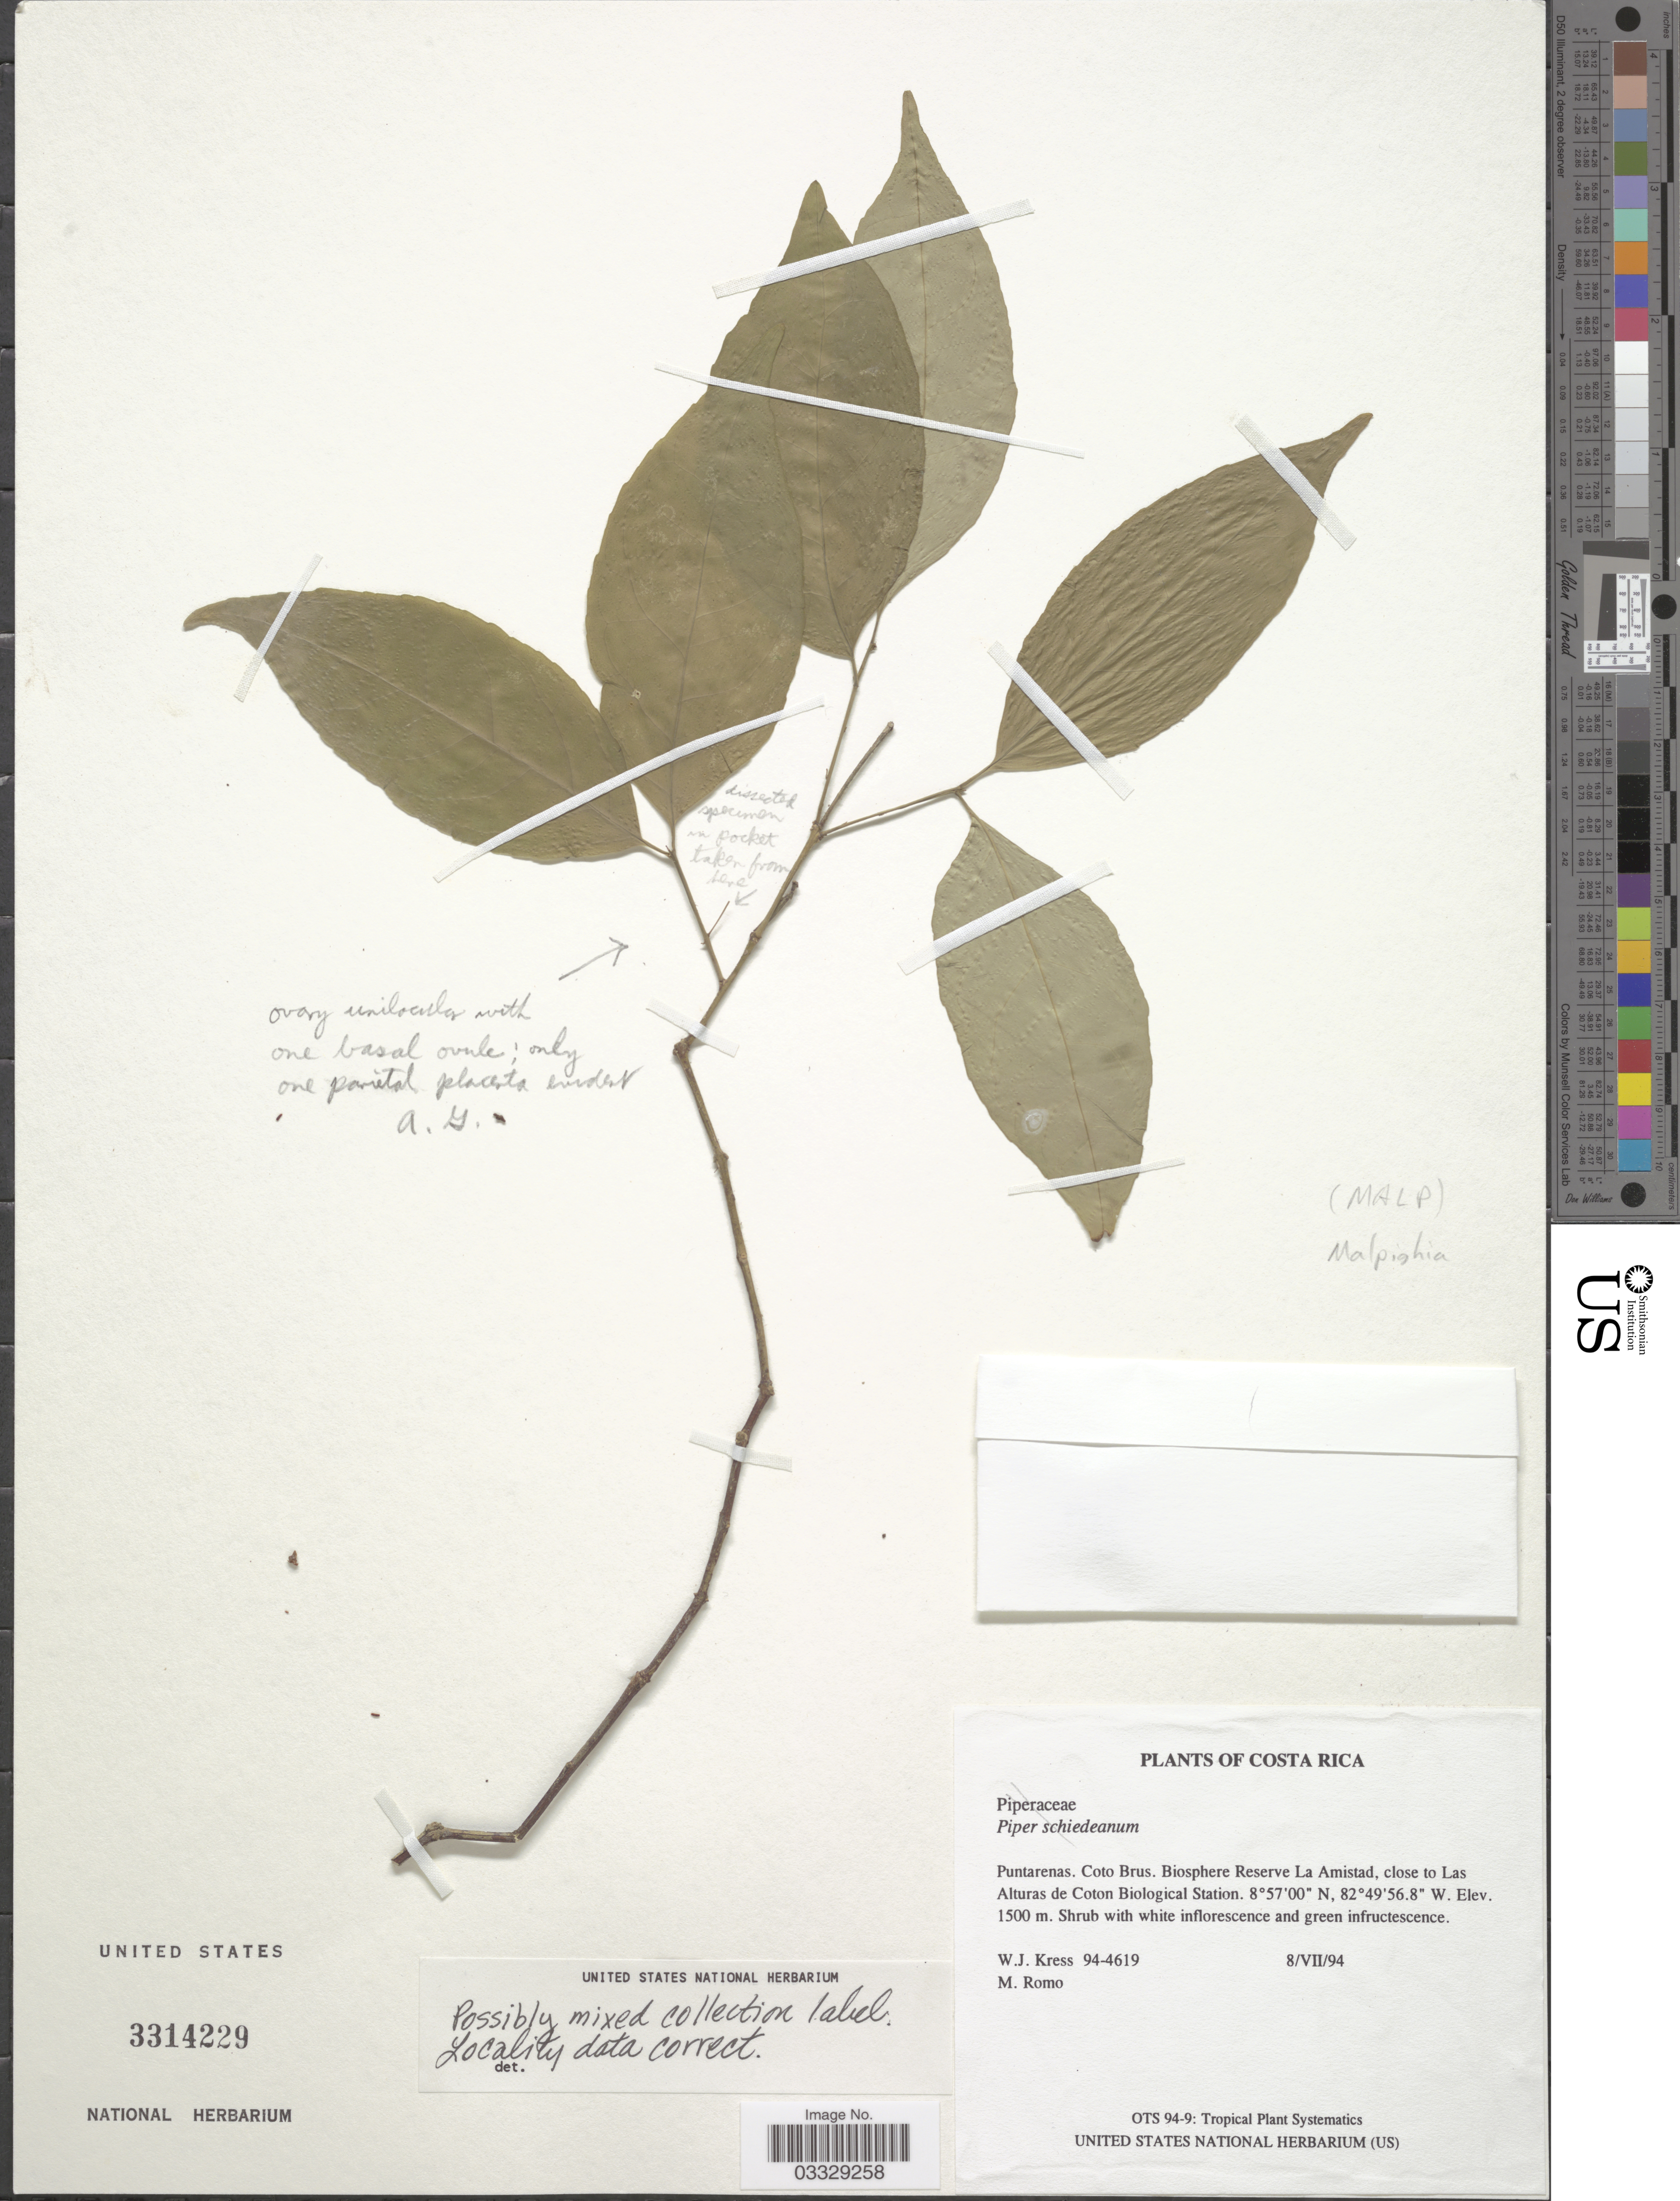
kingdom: Plantae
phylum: Tracheophyta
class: Magnoliopsida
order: Malpighiales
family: Malpighiaceae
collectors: W. J. Kress & M. Romo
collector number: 94-4619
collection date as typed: Transcribed d/m/y: 8/7/94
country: Costa Rica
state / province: Puntarenas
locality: Coto Brus. Biosphere Reserve La Amistad, close to Las Alturas de Coton Biological Station.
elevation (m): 1500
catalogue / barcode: US 3314229